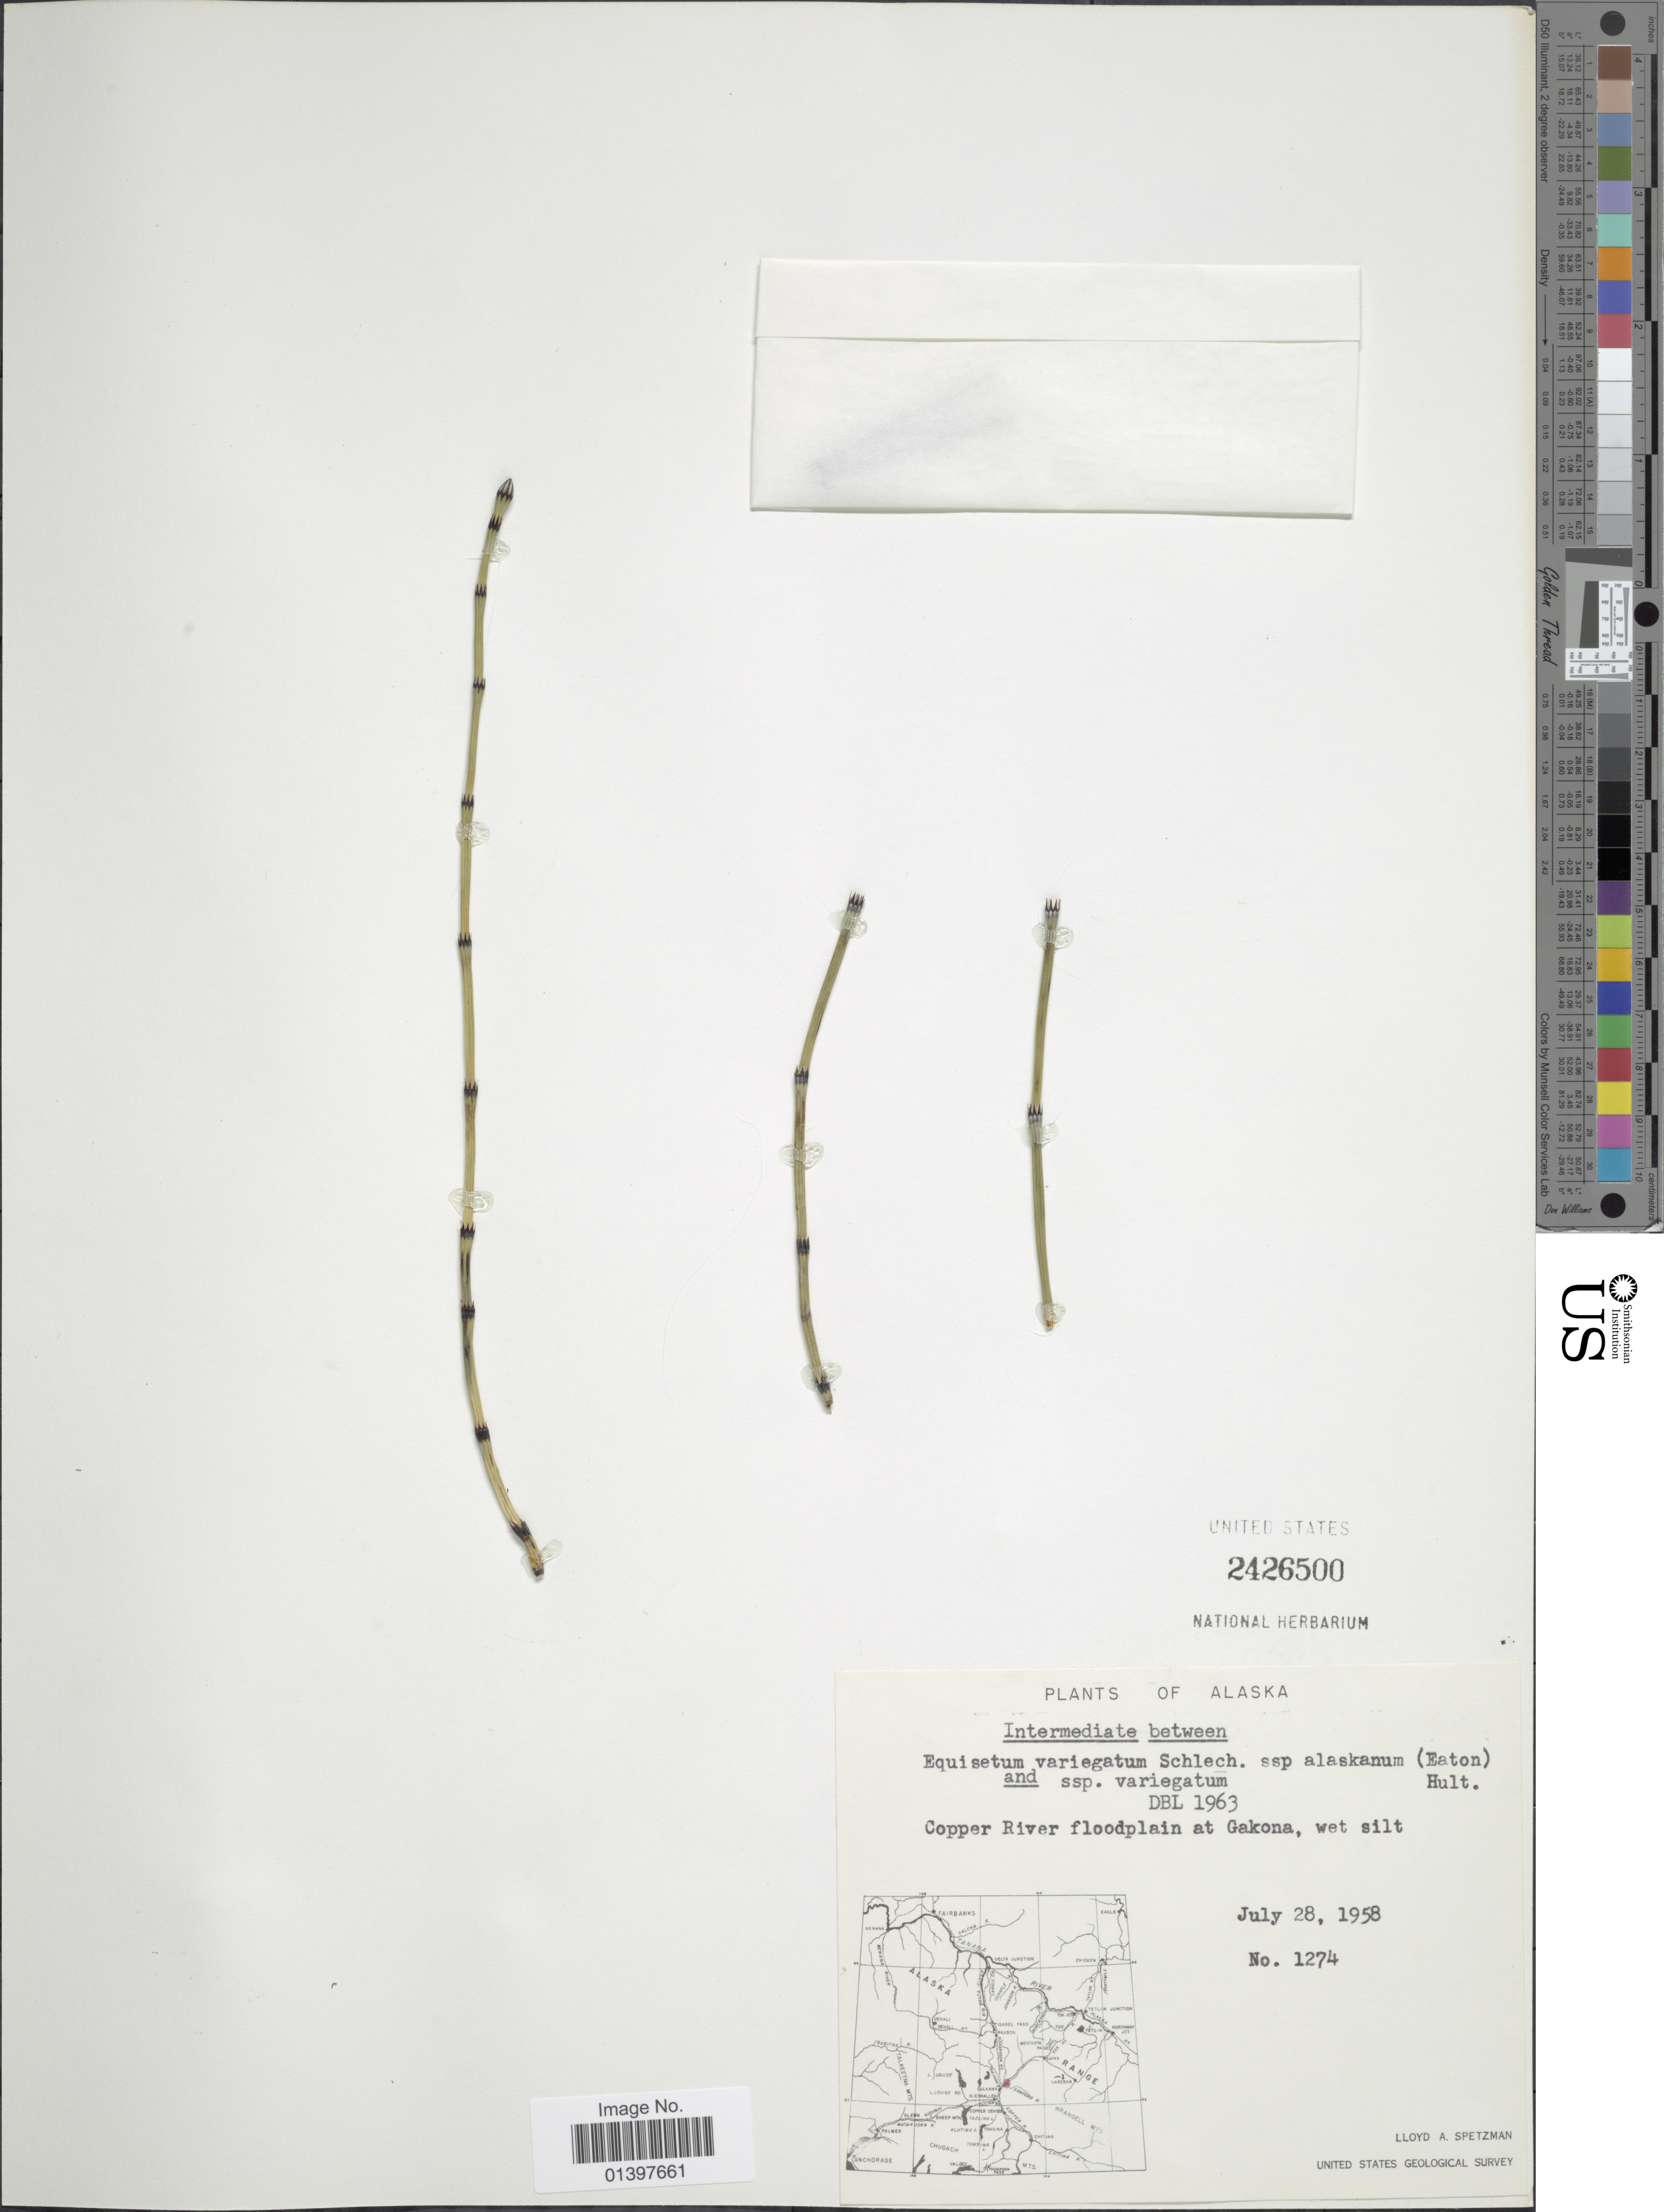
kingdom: Plantae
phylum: Tracheophyta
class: Polypodiopsida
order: Equisetales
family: Equisetaceae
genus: Equisetum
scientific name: Equisetum variegatum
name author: Schleich. ex F. Weber & D. Mohr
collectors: L. Spetzman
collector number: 1274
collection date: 1958-07-28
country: United States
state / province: Alaska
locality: Copper River Floodplain at Gakona, wet silt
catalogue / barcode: US 2426500